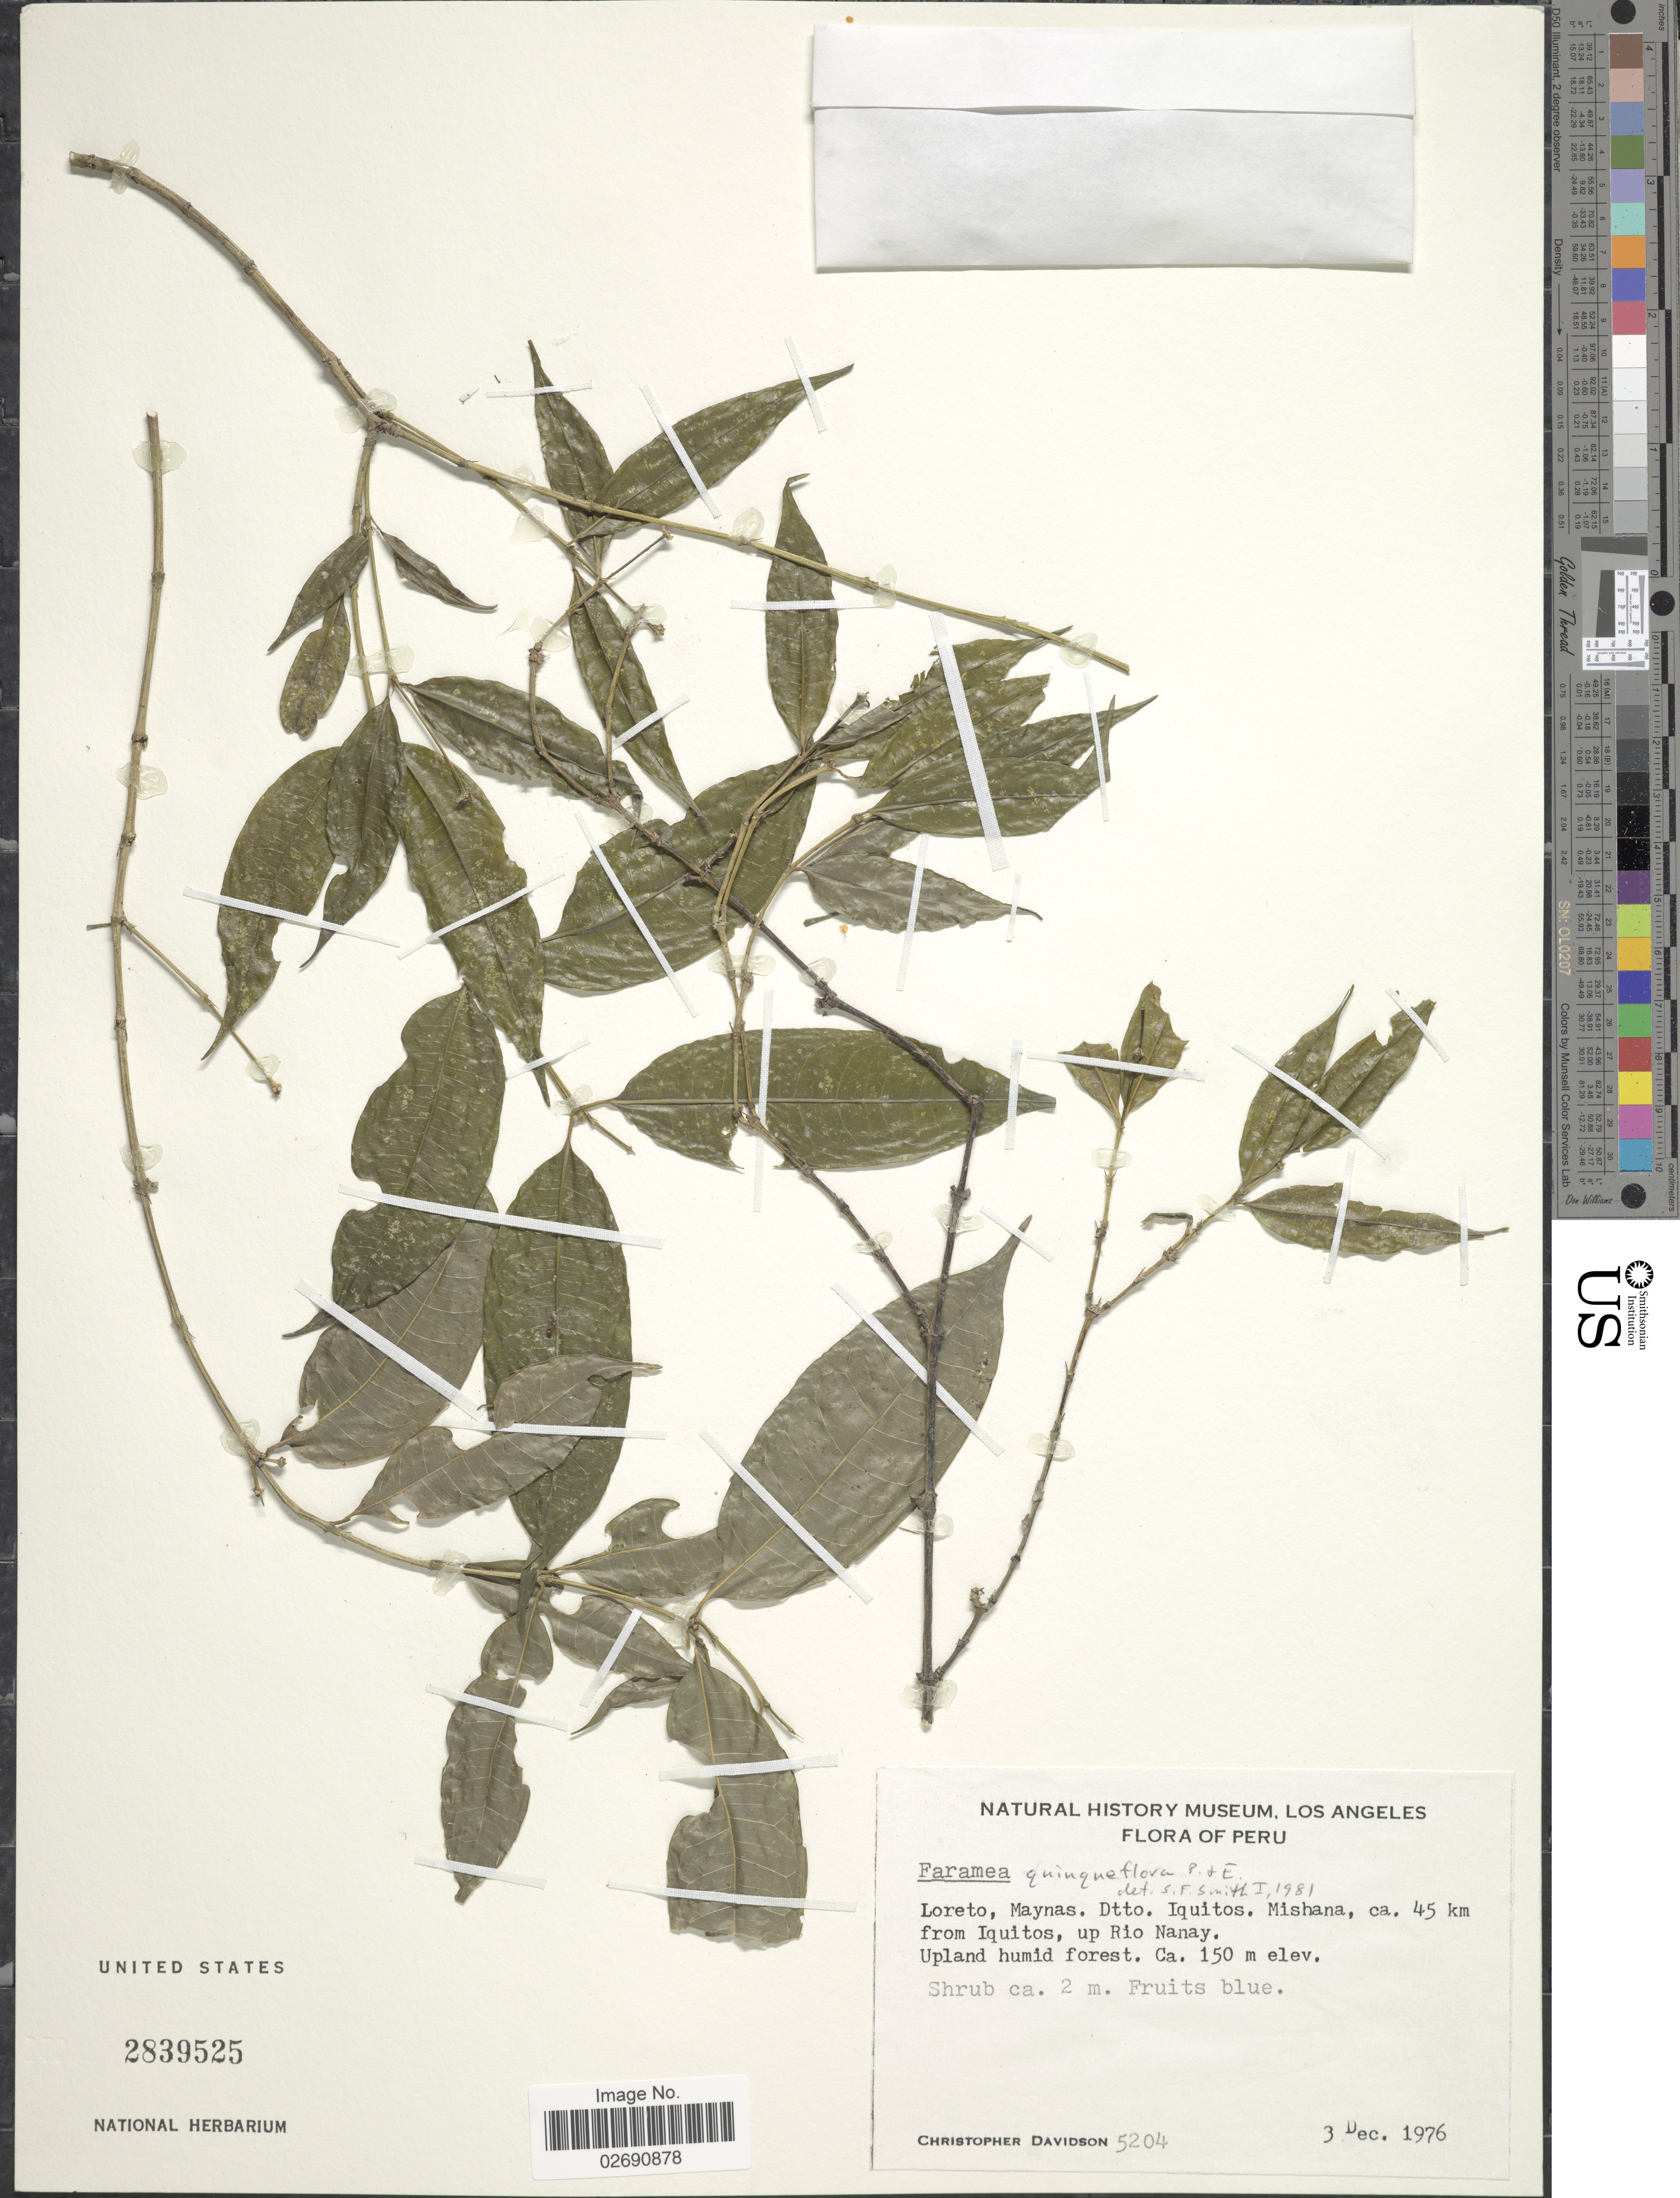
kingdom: Plantae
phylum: Tracheophyta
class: Magnoliopsida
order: Gentianales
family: Rubiaceae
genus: Faramea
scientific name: Faramea quinqueflora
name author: Poepp. & Endl.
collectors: C. Davidson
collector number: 5204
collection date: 1976-12-03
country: Peru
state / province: Loreto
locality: Maynas. Dtto. Iquitos. Mishana, ca. 45 km from Iquitos, up Rio Nanay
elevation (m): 150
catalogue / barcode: US 2839525